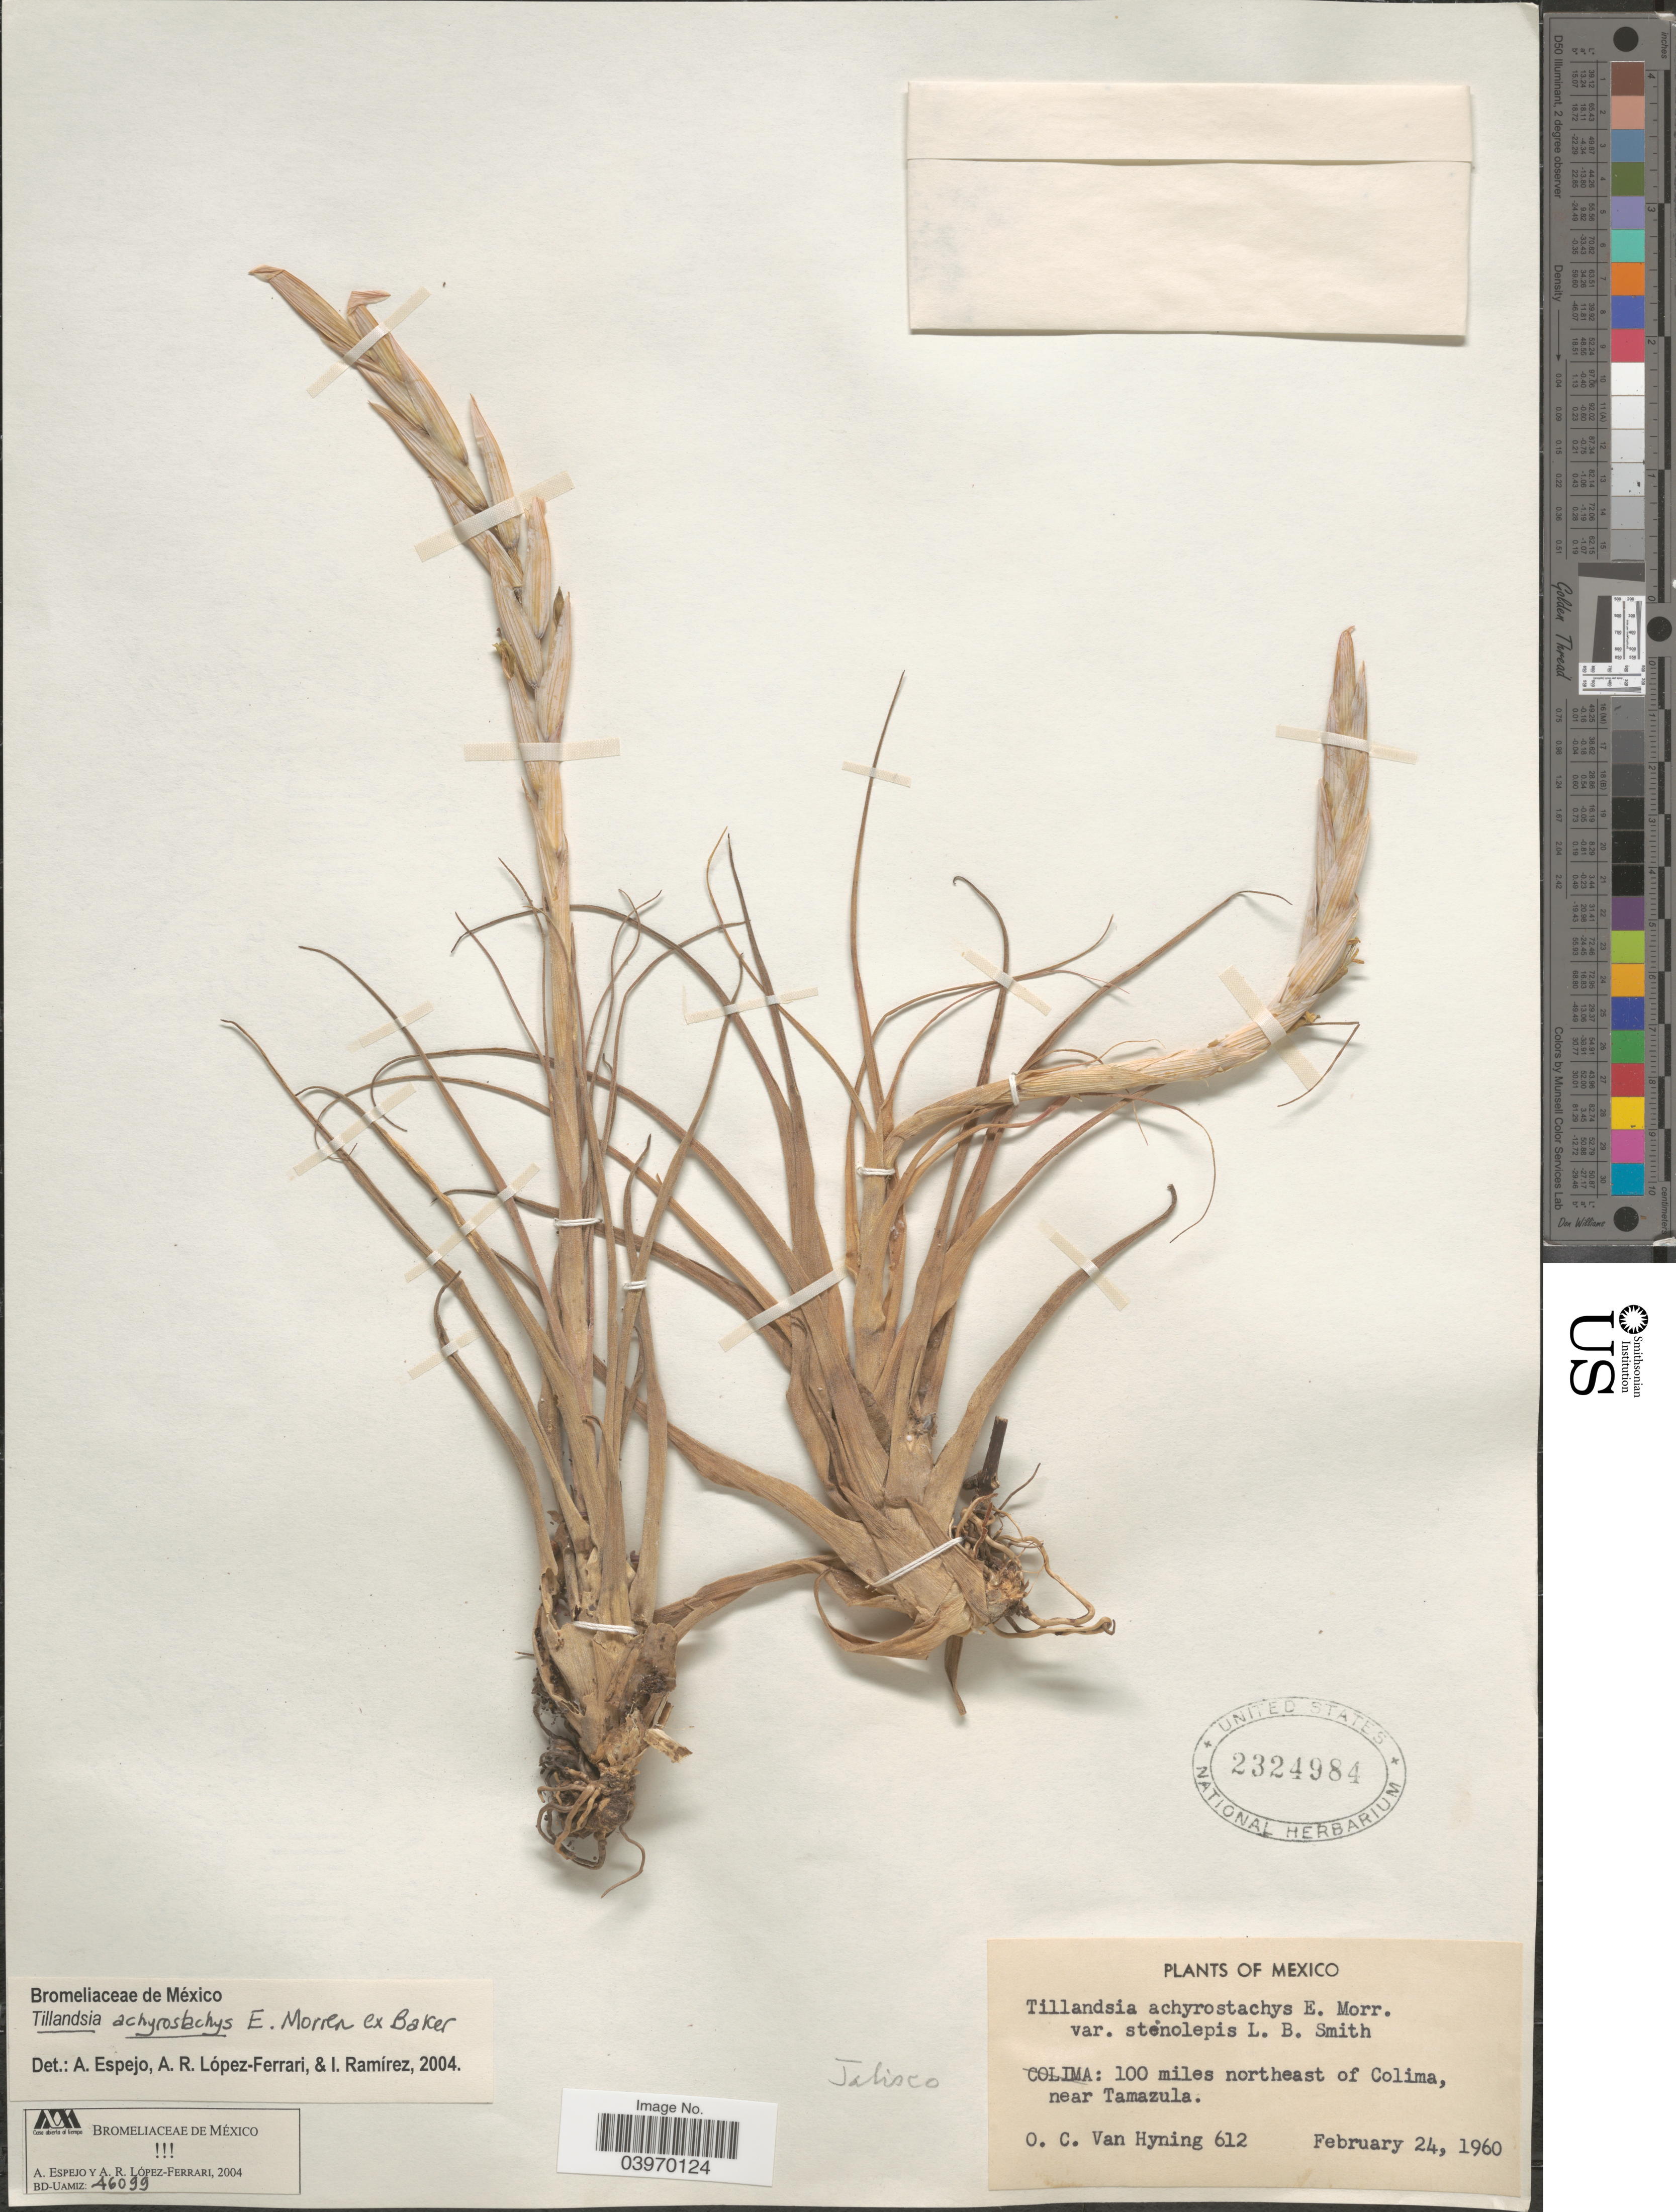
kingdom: Plantae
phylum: Tracheophyta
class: Liliopsida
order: Poales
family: Bromeliaceae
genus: Tillandsia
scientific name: Tillandsia achyrostachys var. stenolepis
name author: L.B. Sm.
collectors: O. Van Hyning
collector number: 612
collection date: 1960-02-24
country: Mexico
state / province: Jalisco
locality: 100 miles northeast of Colima, near Tamazula.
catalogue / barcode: US 2324984